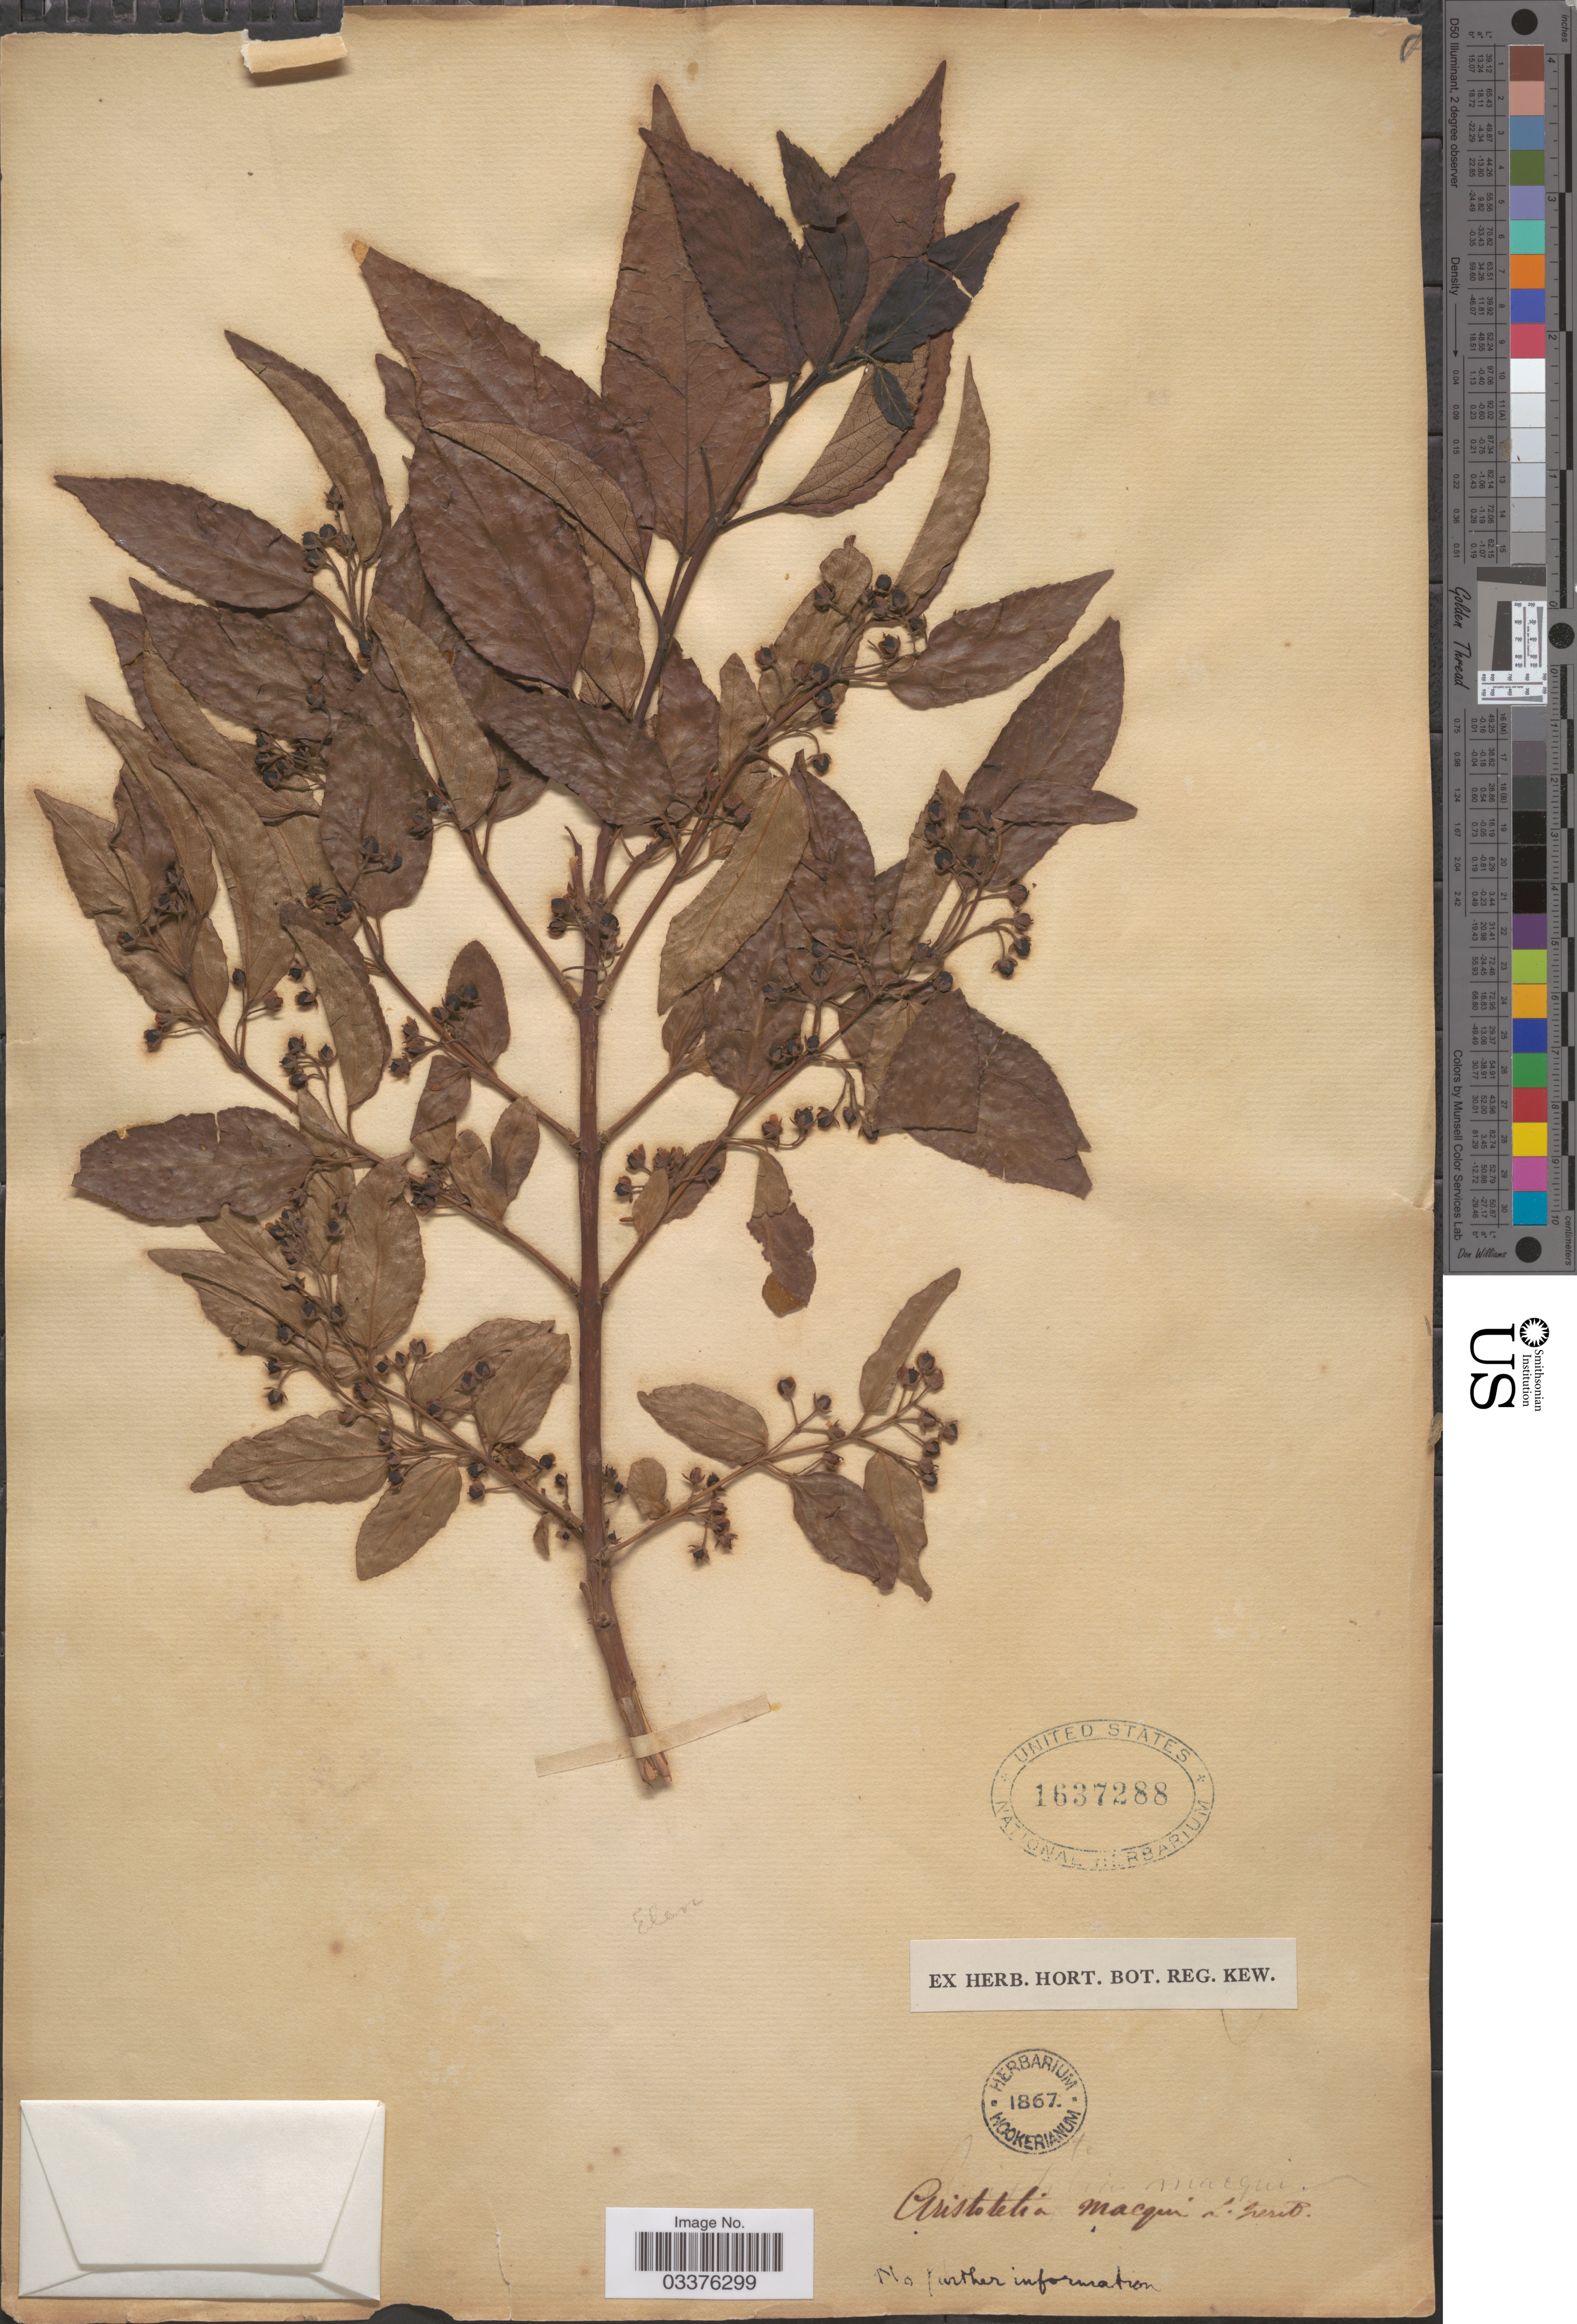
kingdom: Plantae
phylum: Tracheophyta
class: Magnoliopsida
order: Oxalidales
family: Elaeocarpaceae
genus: Aristotelia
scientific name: Aristotelia sp.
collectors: ex herb. Hookerianum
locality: [illegible text].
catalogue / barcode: US 1637288